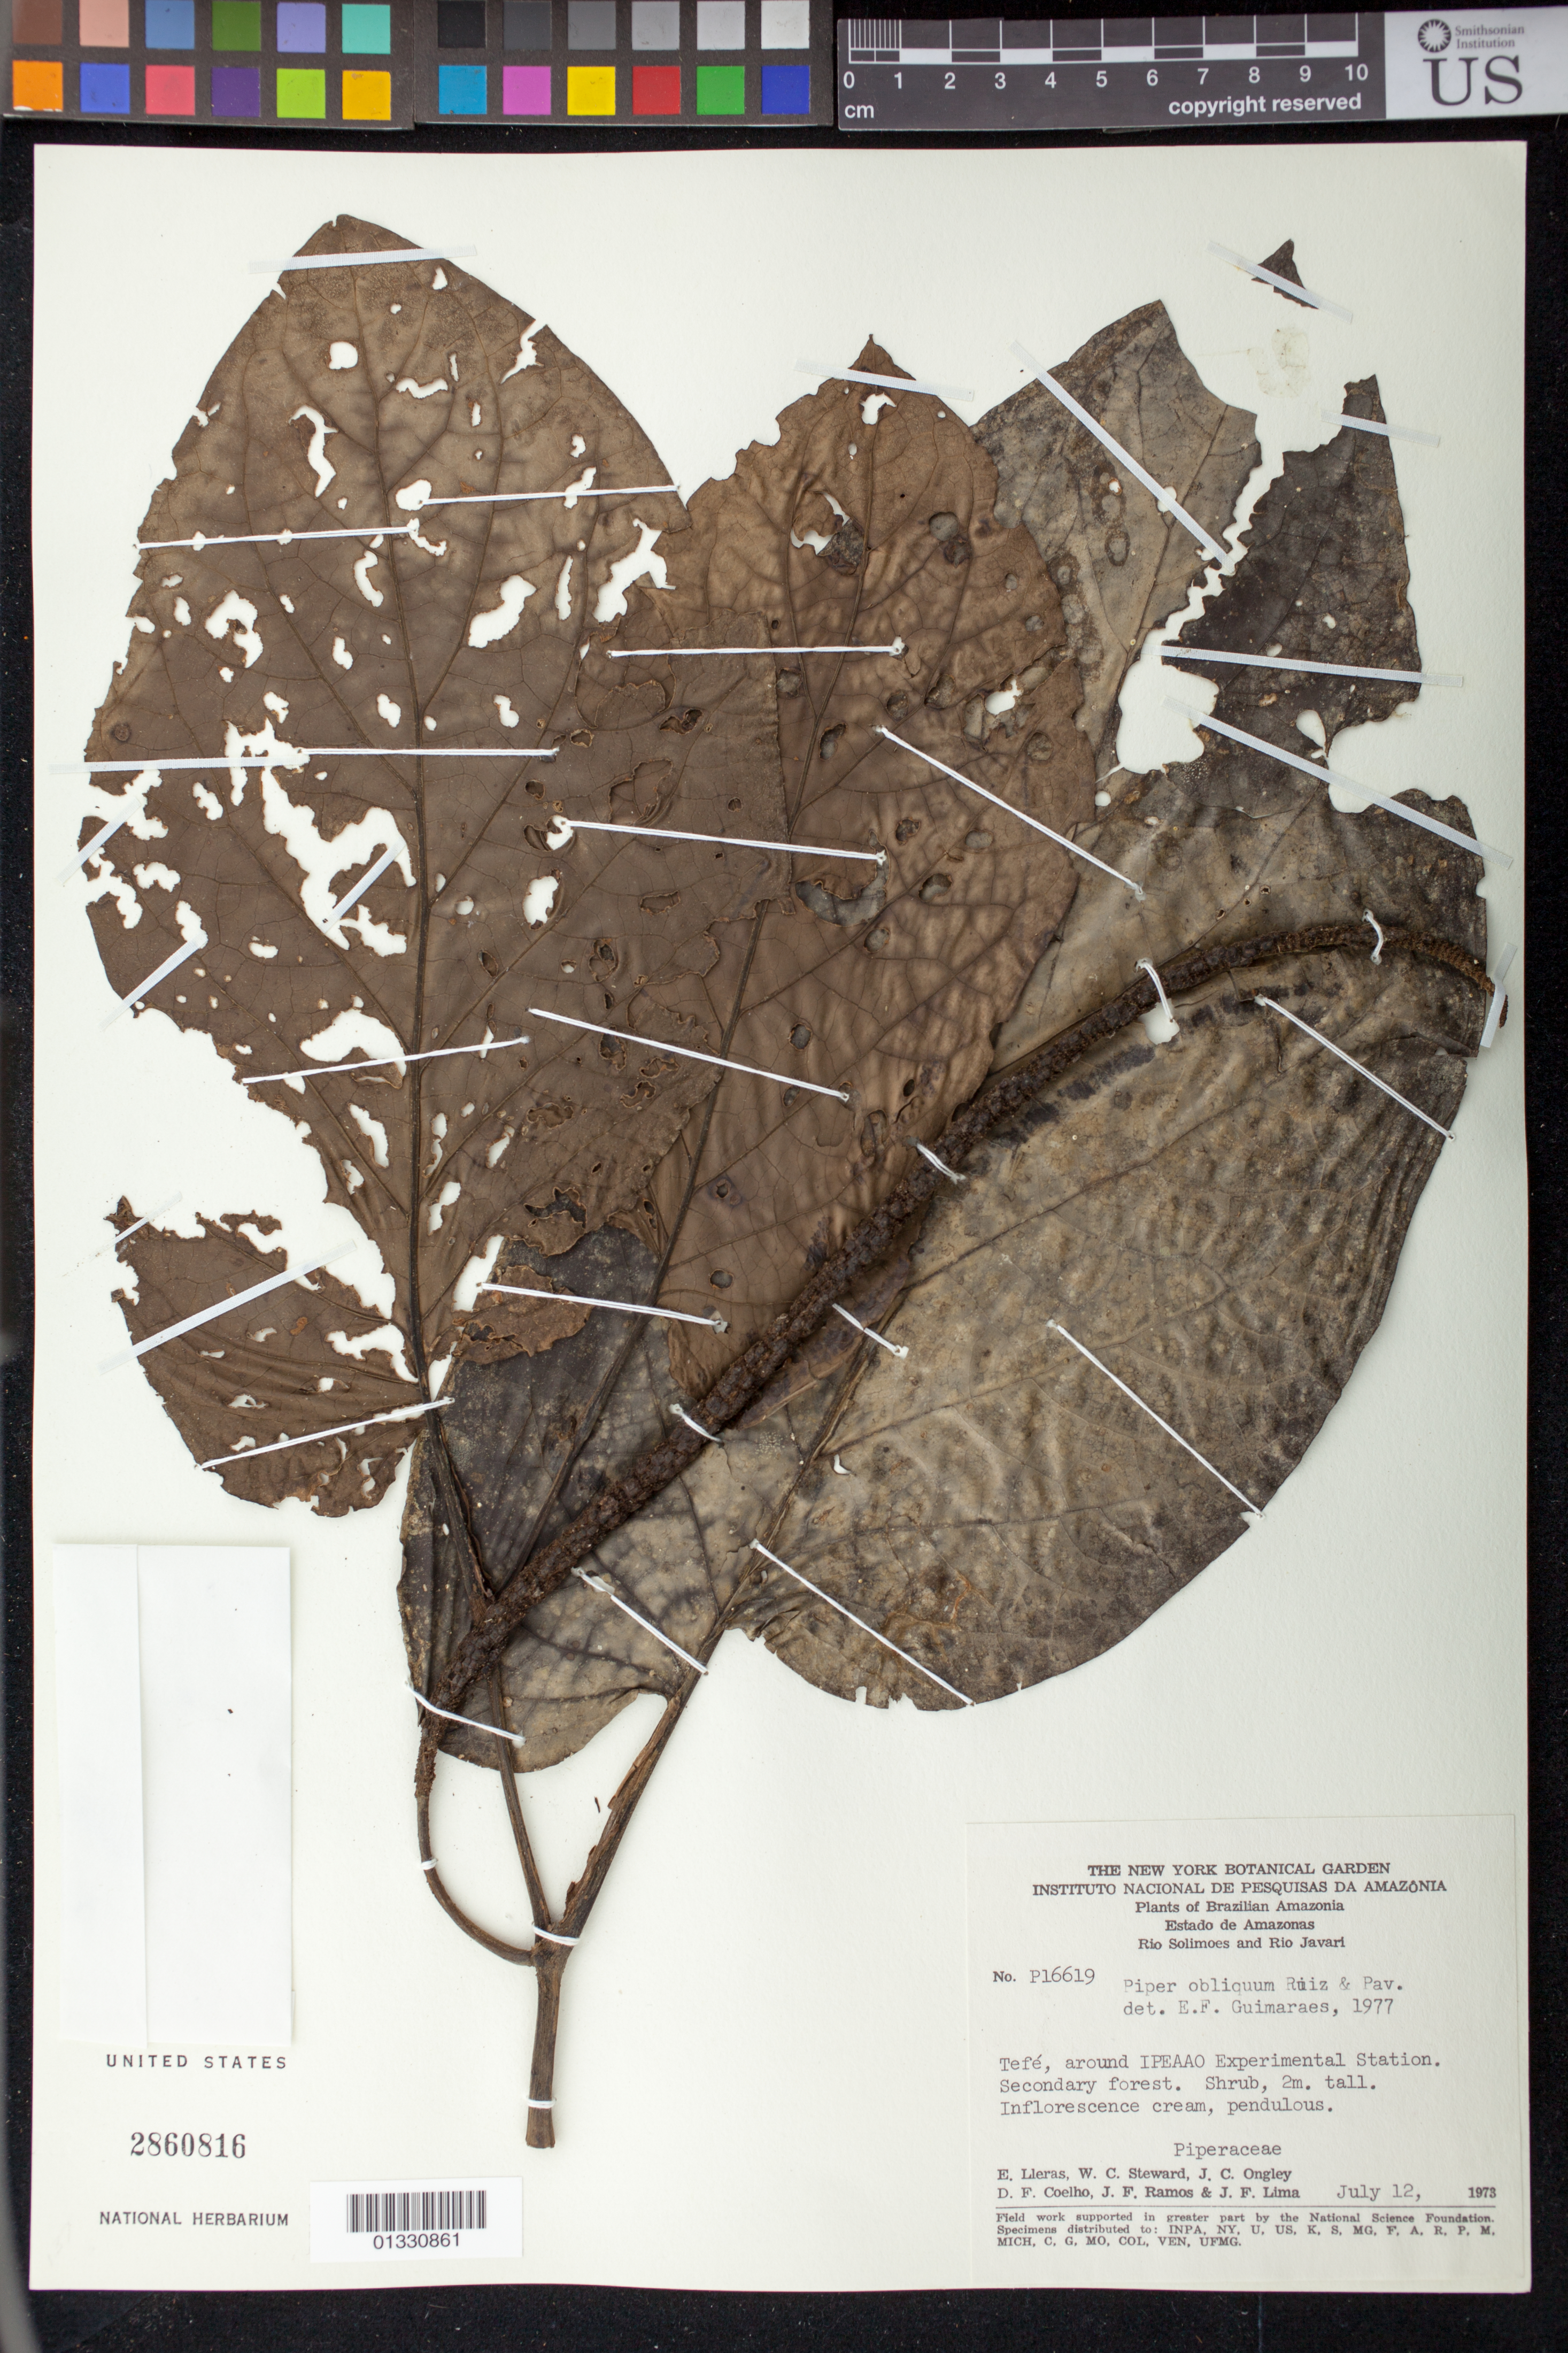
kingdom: Plantae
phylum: Tracheophyta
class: Magnoliopsida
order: Piperales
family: Piperaceae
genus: Piper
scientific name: Piper obliquum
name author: Ruiz & Pav.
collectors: E. Lleras, W. C. Steward, J. C. Ongley, D. F. Coêlho, J. F. Ramos & J. F. Lima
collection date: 1973-07-12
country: Brazil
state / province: Amazonas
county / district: Tefé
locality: Around IPEAAO Experimental Station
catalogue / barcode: US 2860816